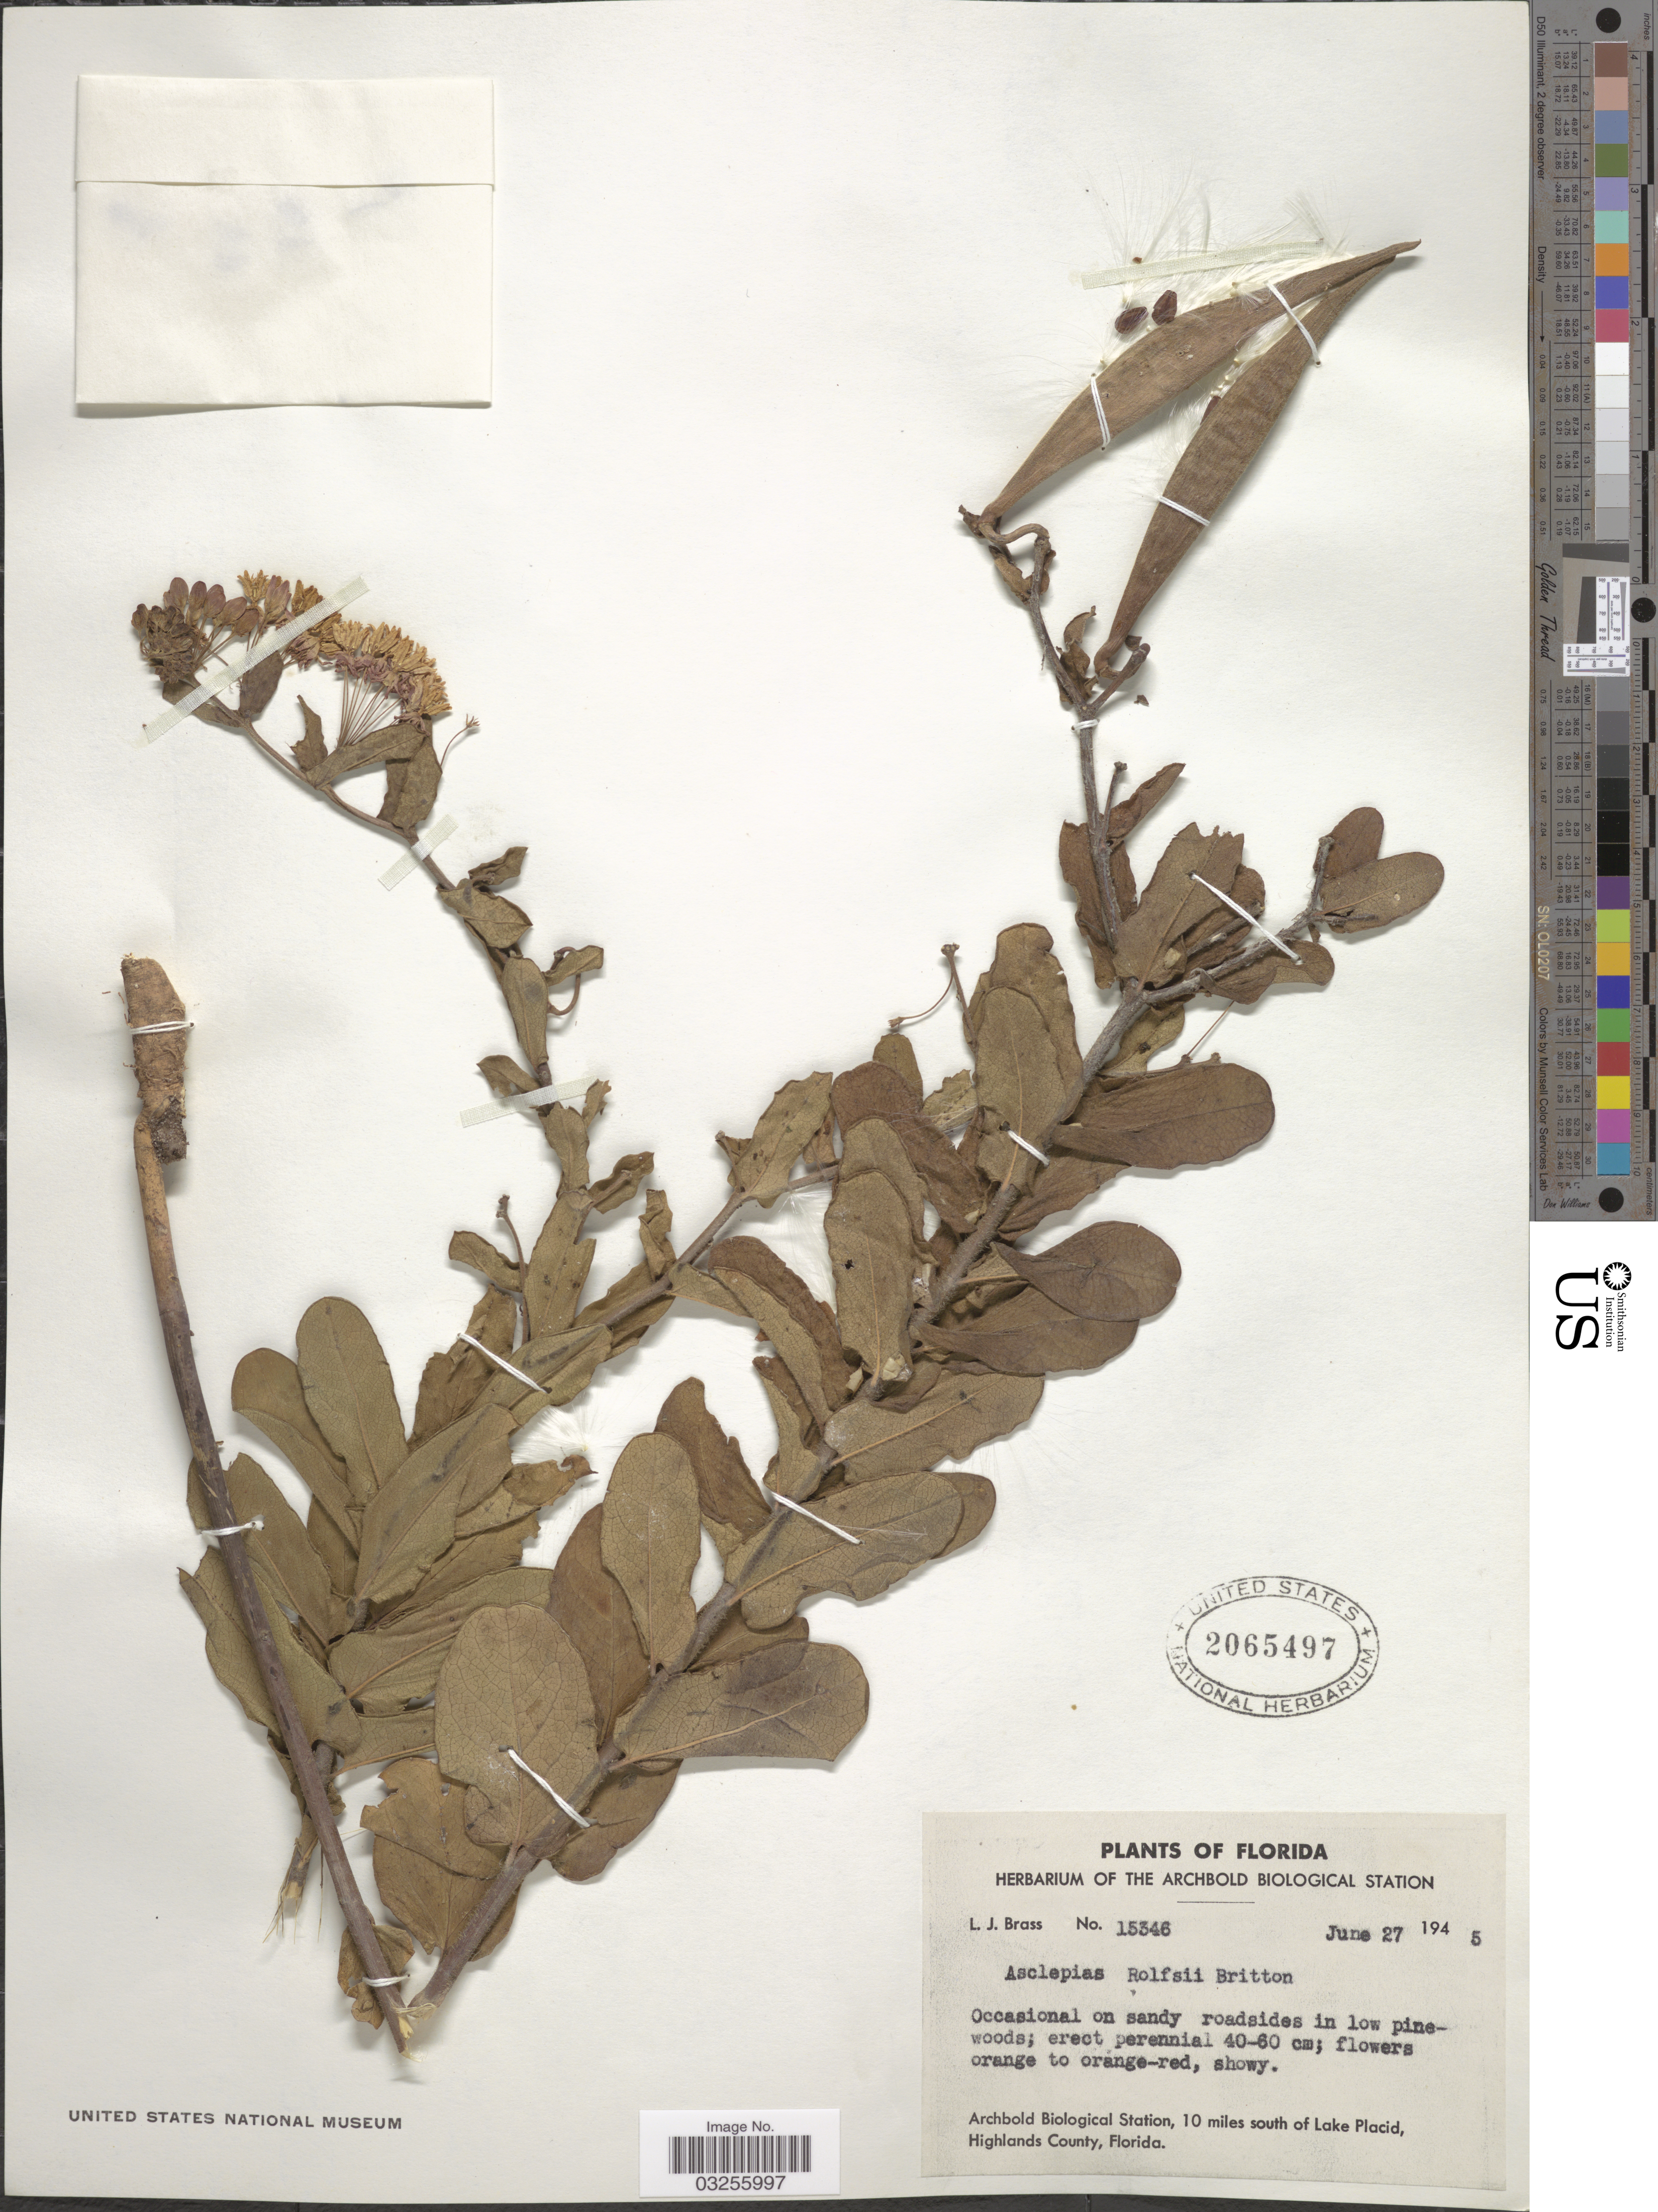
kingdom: Plantae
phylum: Tracheophyta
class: Magnoliopsida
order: Gentianales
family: Apocynaceae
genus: Asclepias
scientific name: Asclepias tuberosa var. rolfsii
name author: ( ex Vail) Shinners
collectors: L. J. Brass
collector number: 15346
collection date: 1945-06-27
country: United States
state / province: Florida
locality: Archbold Biological Station, 10 miles south of Lake Placid, Highlands County.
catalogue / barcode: US 2065497